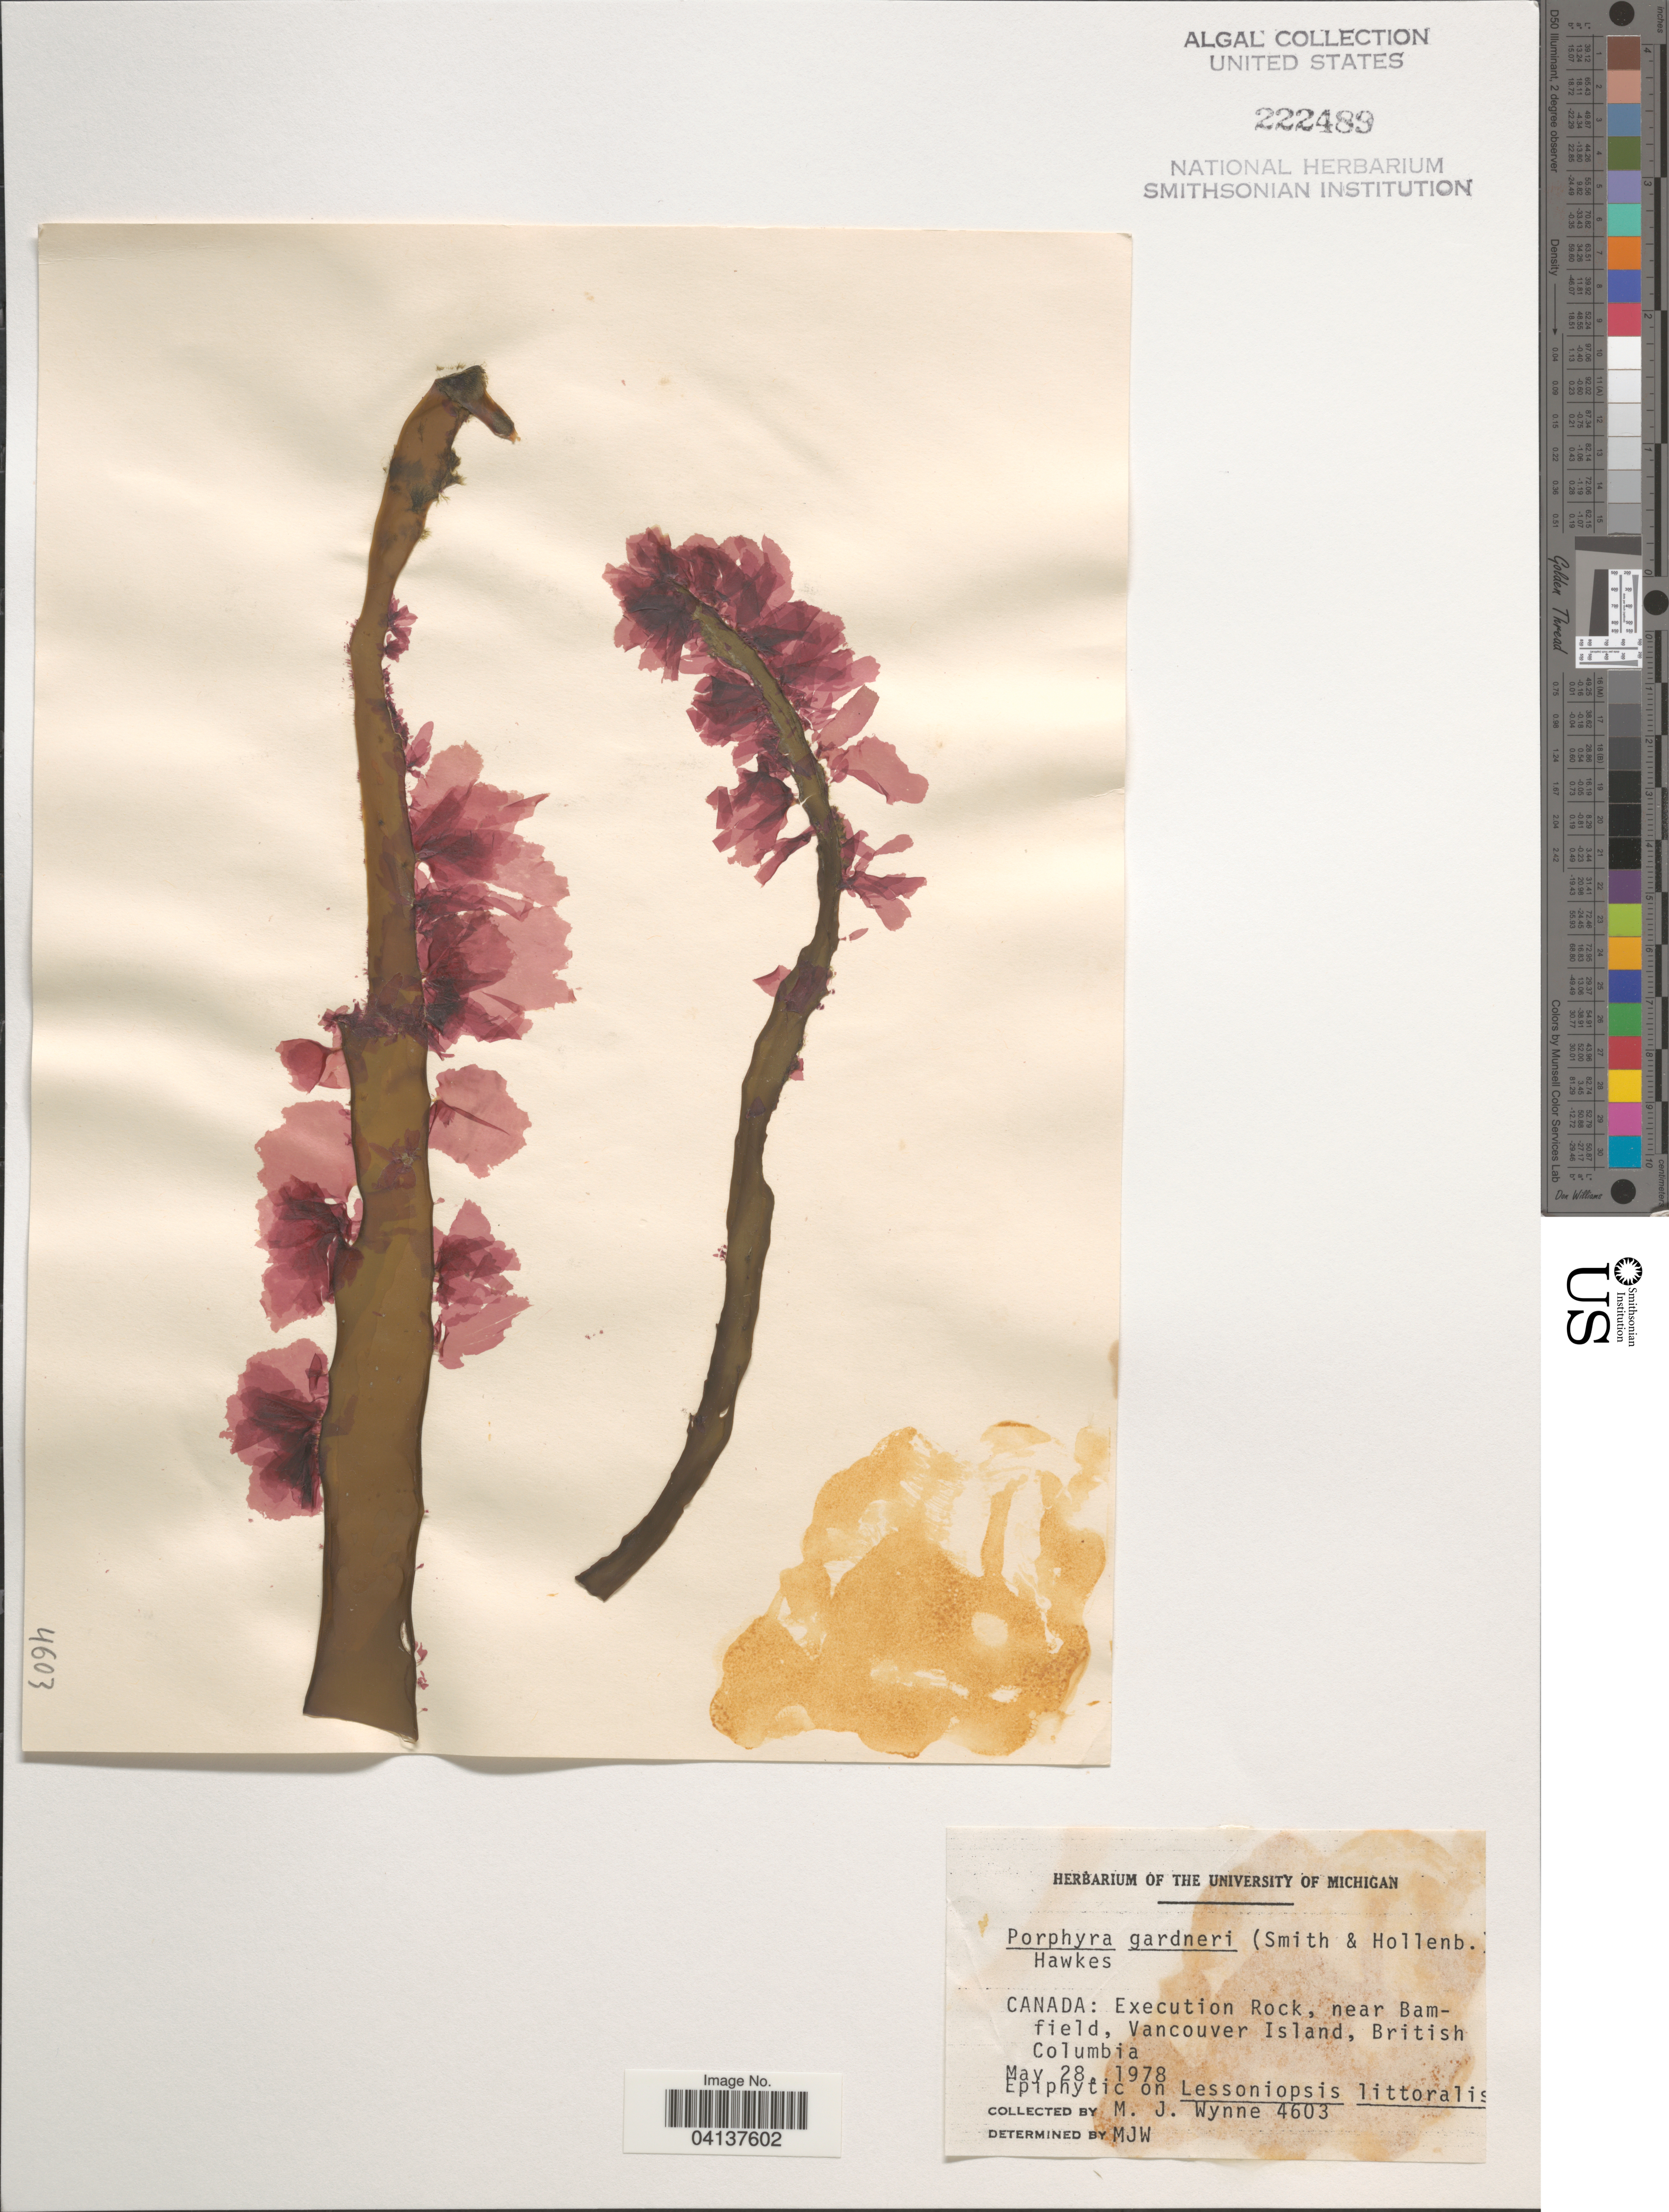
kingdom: Plantae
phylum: Rhodophyta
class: Bangiophyceae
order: Bangiales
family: Bangiaceae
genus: Porphyra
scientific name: Porphyra gardneri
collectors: M.J. Wynne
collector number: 4603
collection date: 1978-05-28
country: Canada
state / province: British Columbia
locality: Execution Rock, near Bamfield, Vancouver Island.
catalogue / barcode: US 222489